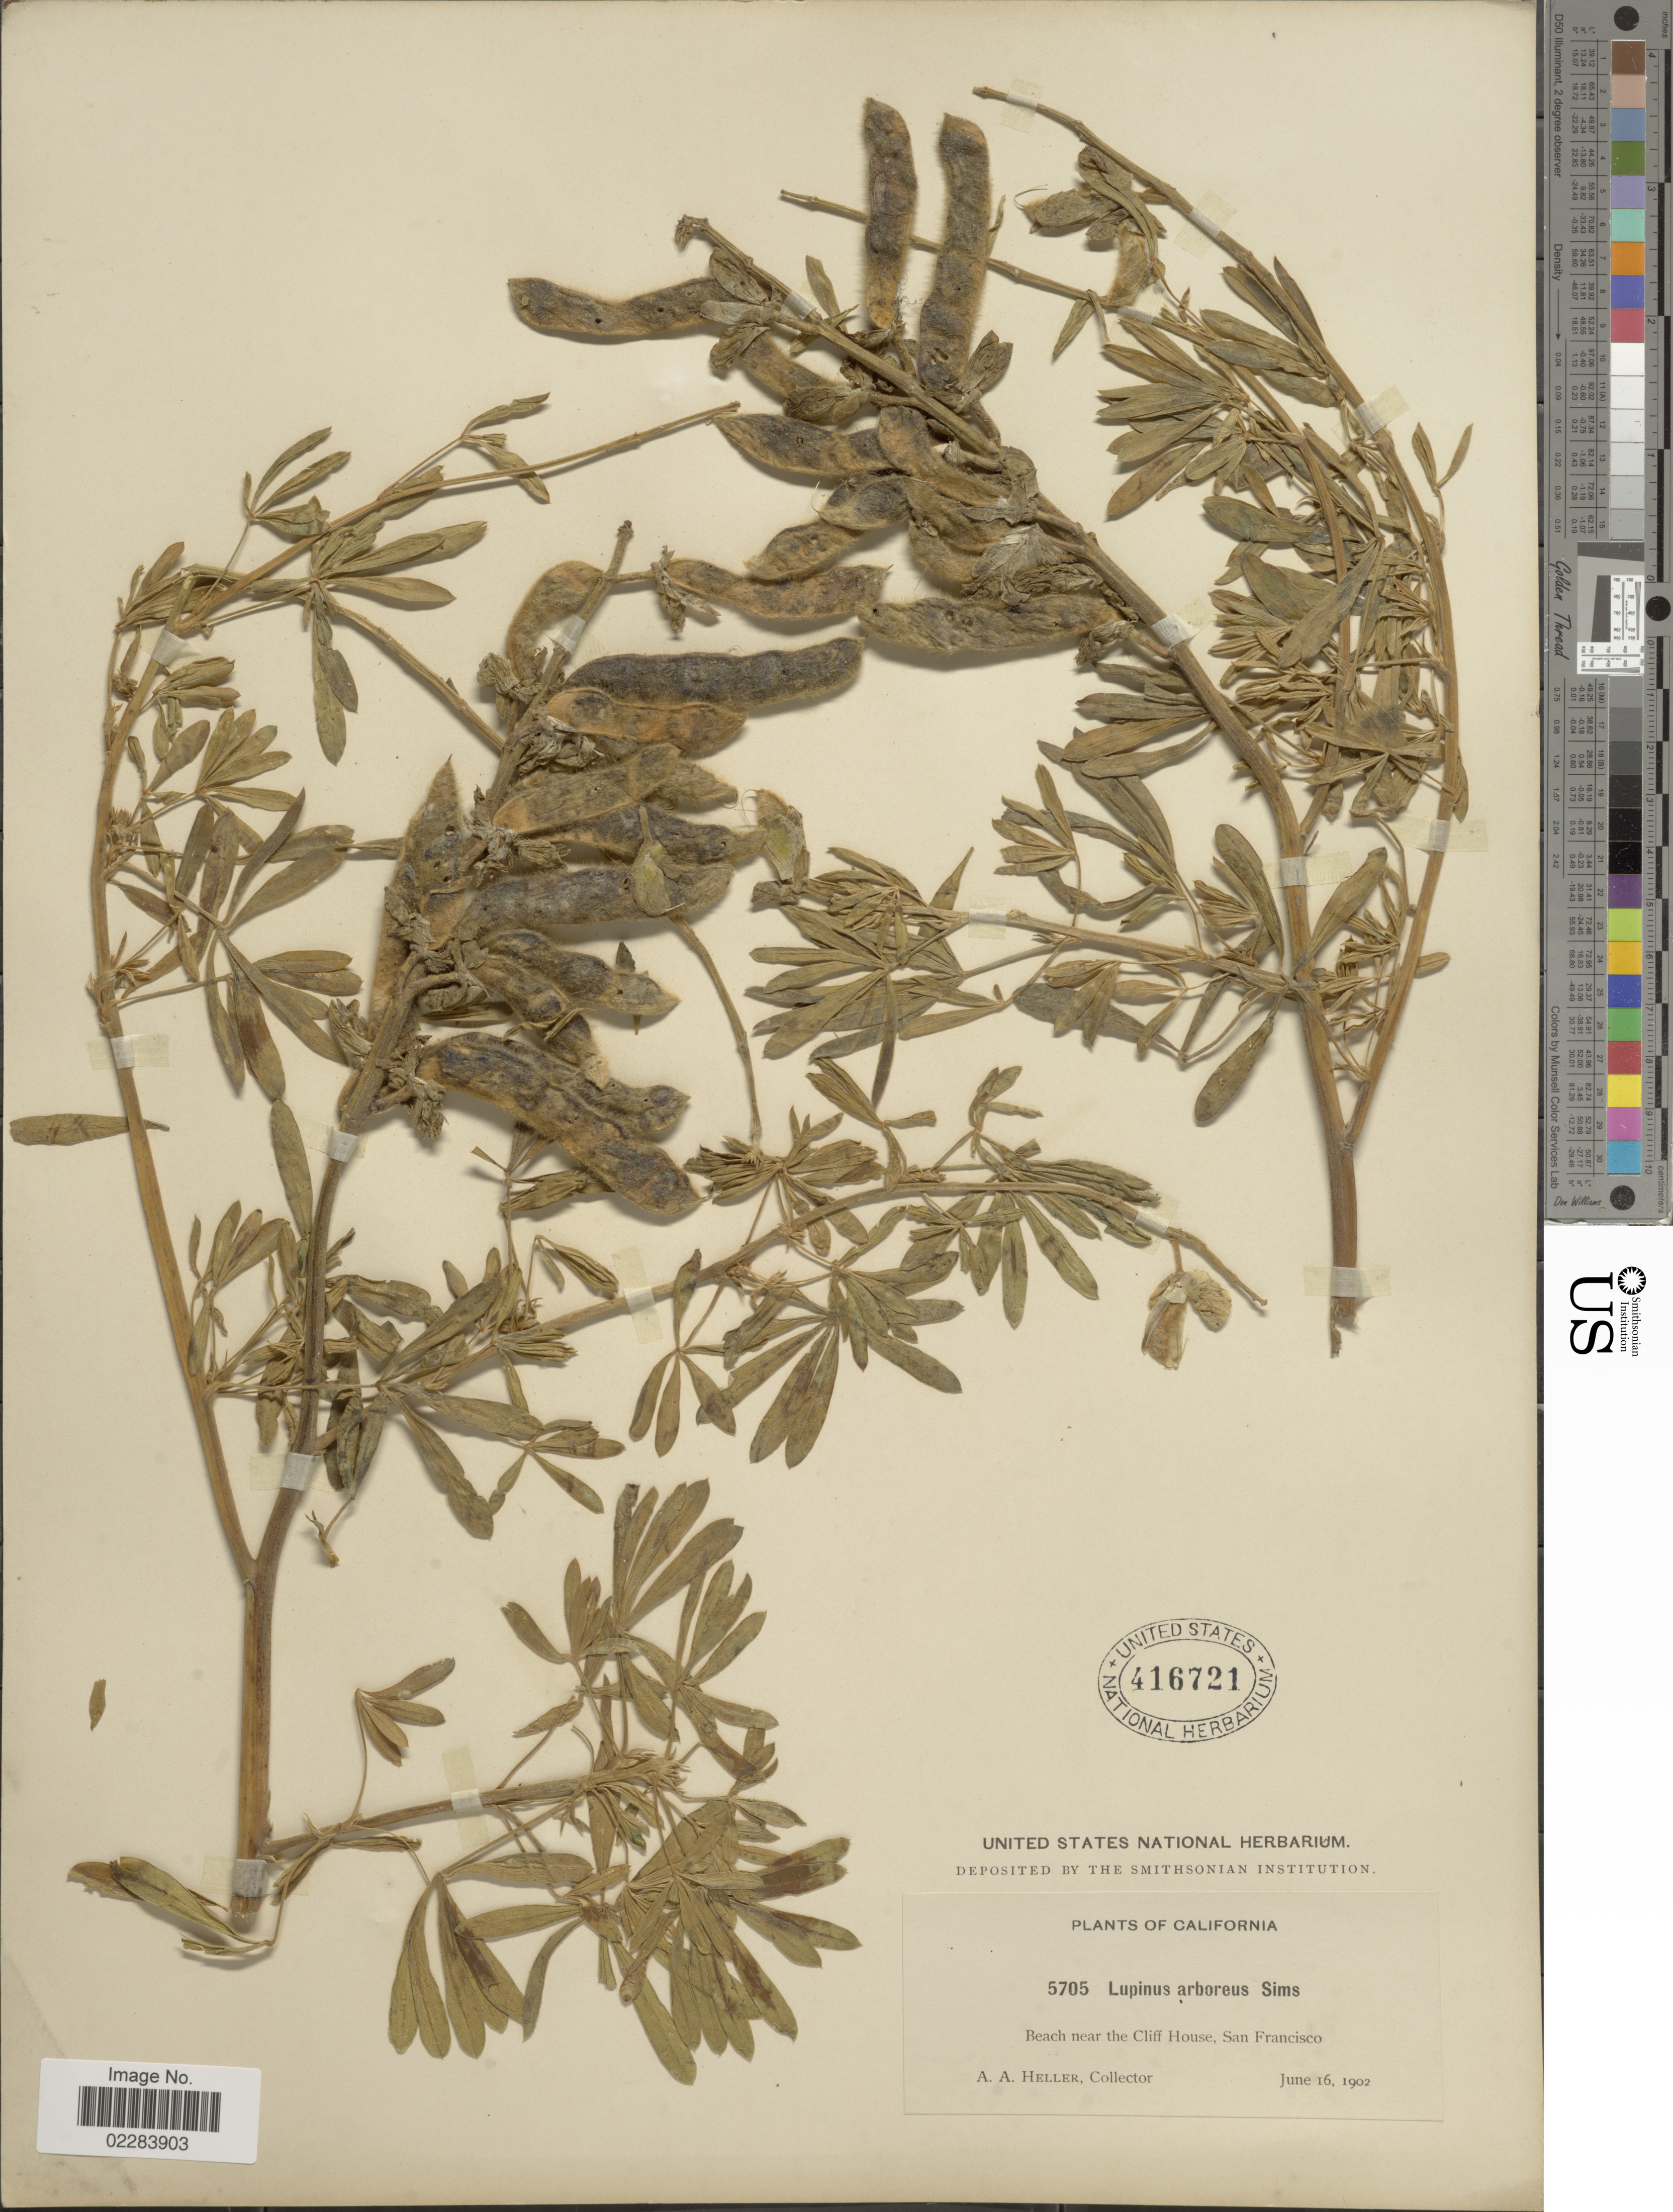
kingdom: Plantae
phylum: Tracheophyta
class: Magnoliopsida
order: Fabales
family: Fabaceae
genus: Lupinus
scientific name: Lupinus arboreus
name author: Sims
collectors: A. A. Heller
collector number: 5705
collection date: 1902-06-16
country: United States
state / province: California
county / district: San Francisco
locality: Beach near the Cliff House, San Francisco.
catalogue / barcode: US 416721